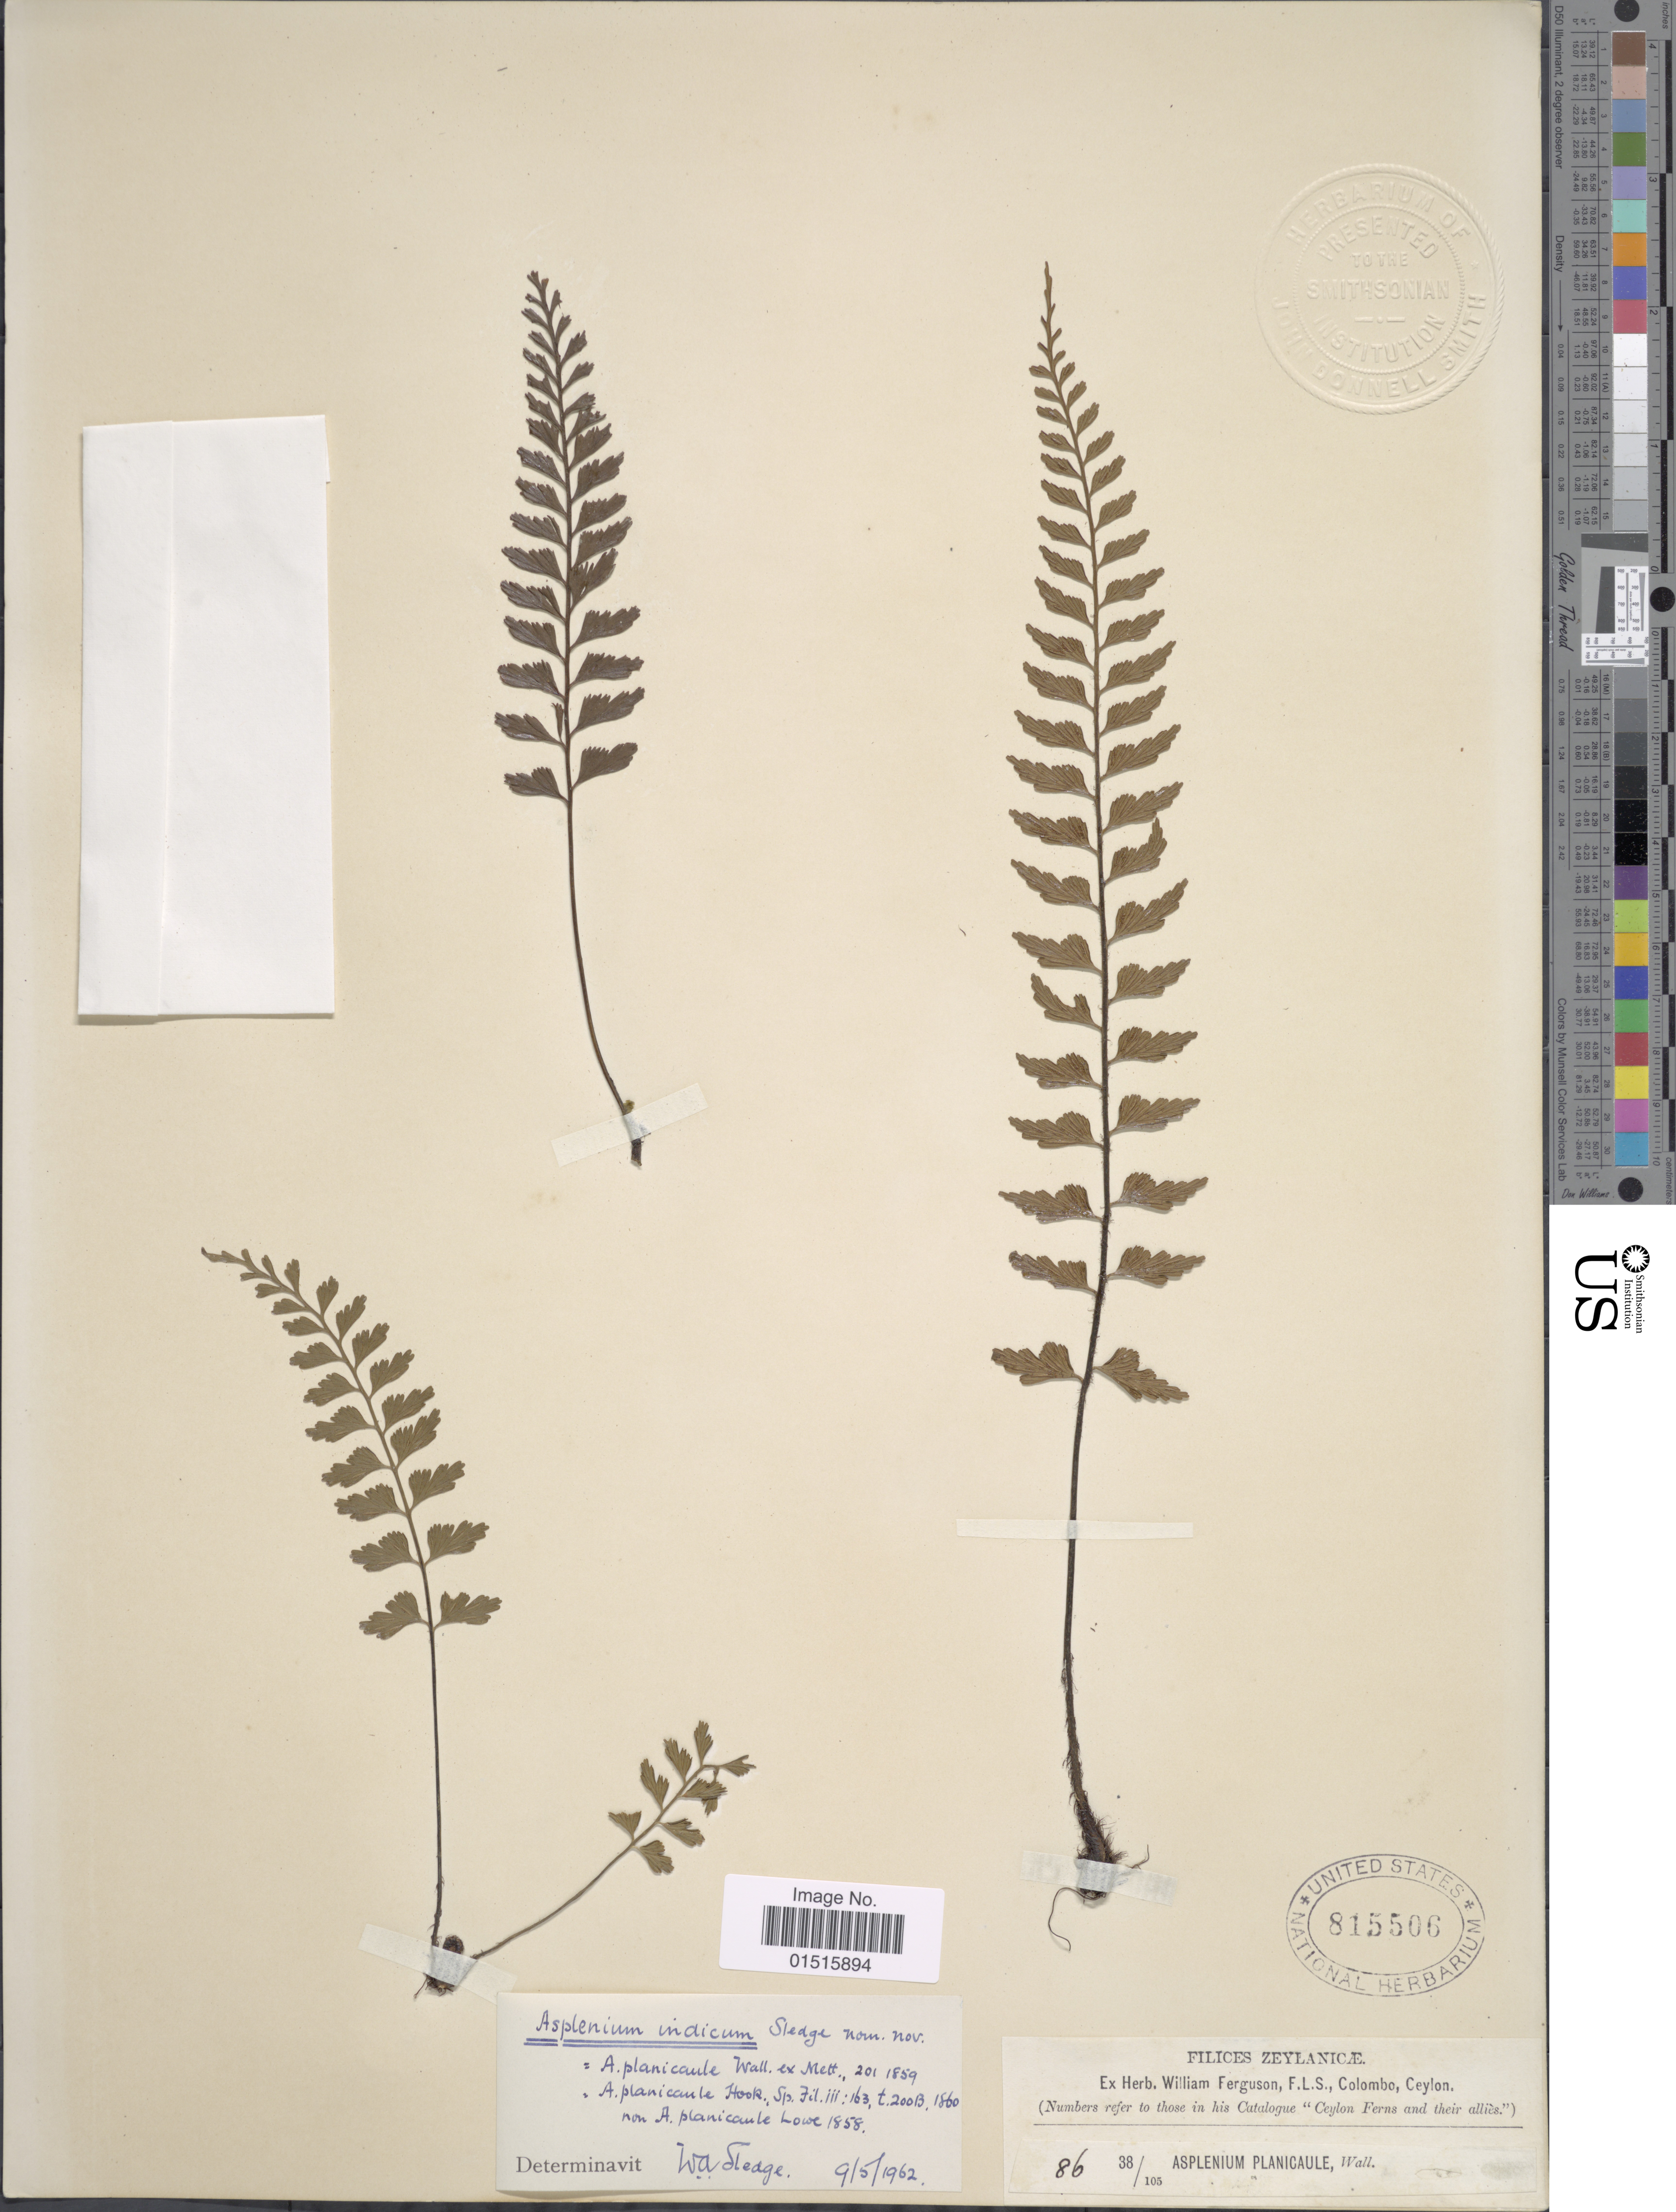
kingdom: Plantae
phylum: Tracheophyta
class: Polypodiopsida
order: Polypodiales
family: Aspleniaceae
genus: Asplenium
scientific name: Asplenium yoshinagae var. planicaule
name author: (Wall. ex Mett.) C.V. Morton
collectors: ex herb. W. Ferguson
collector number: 86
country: Sri Lanka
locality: Colombo, Ceylon [unsure placement]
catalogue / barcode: US 815506